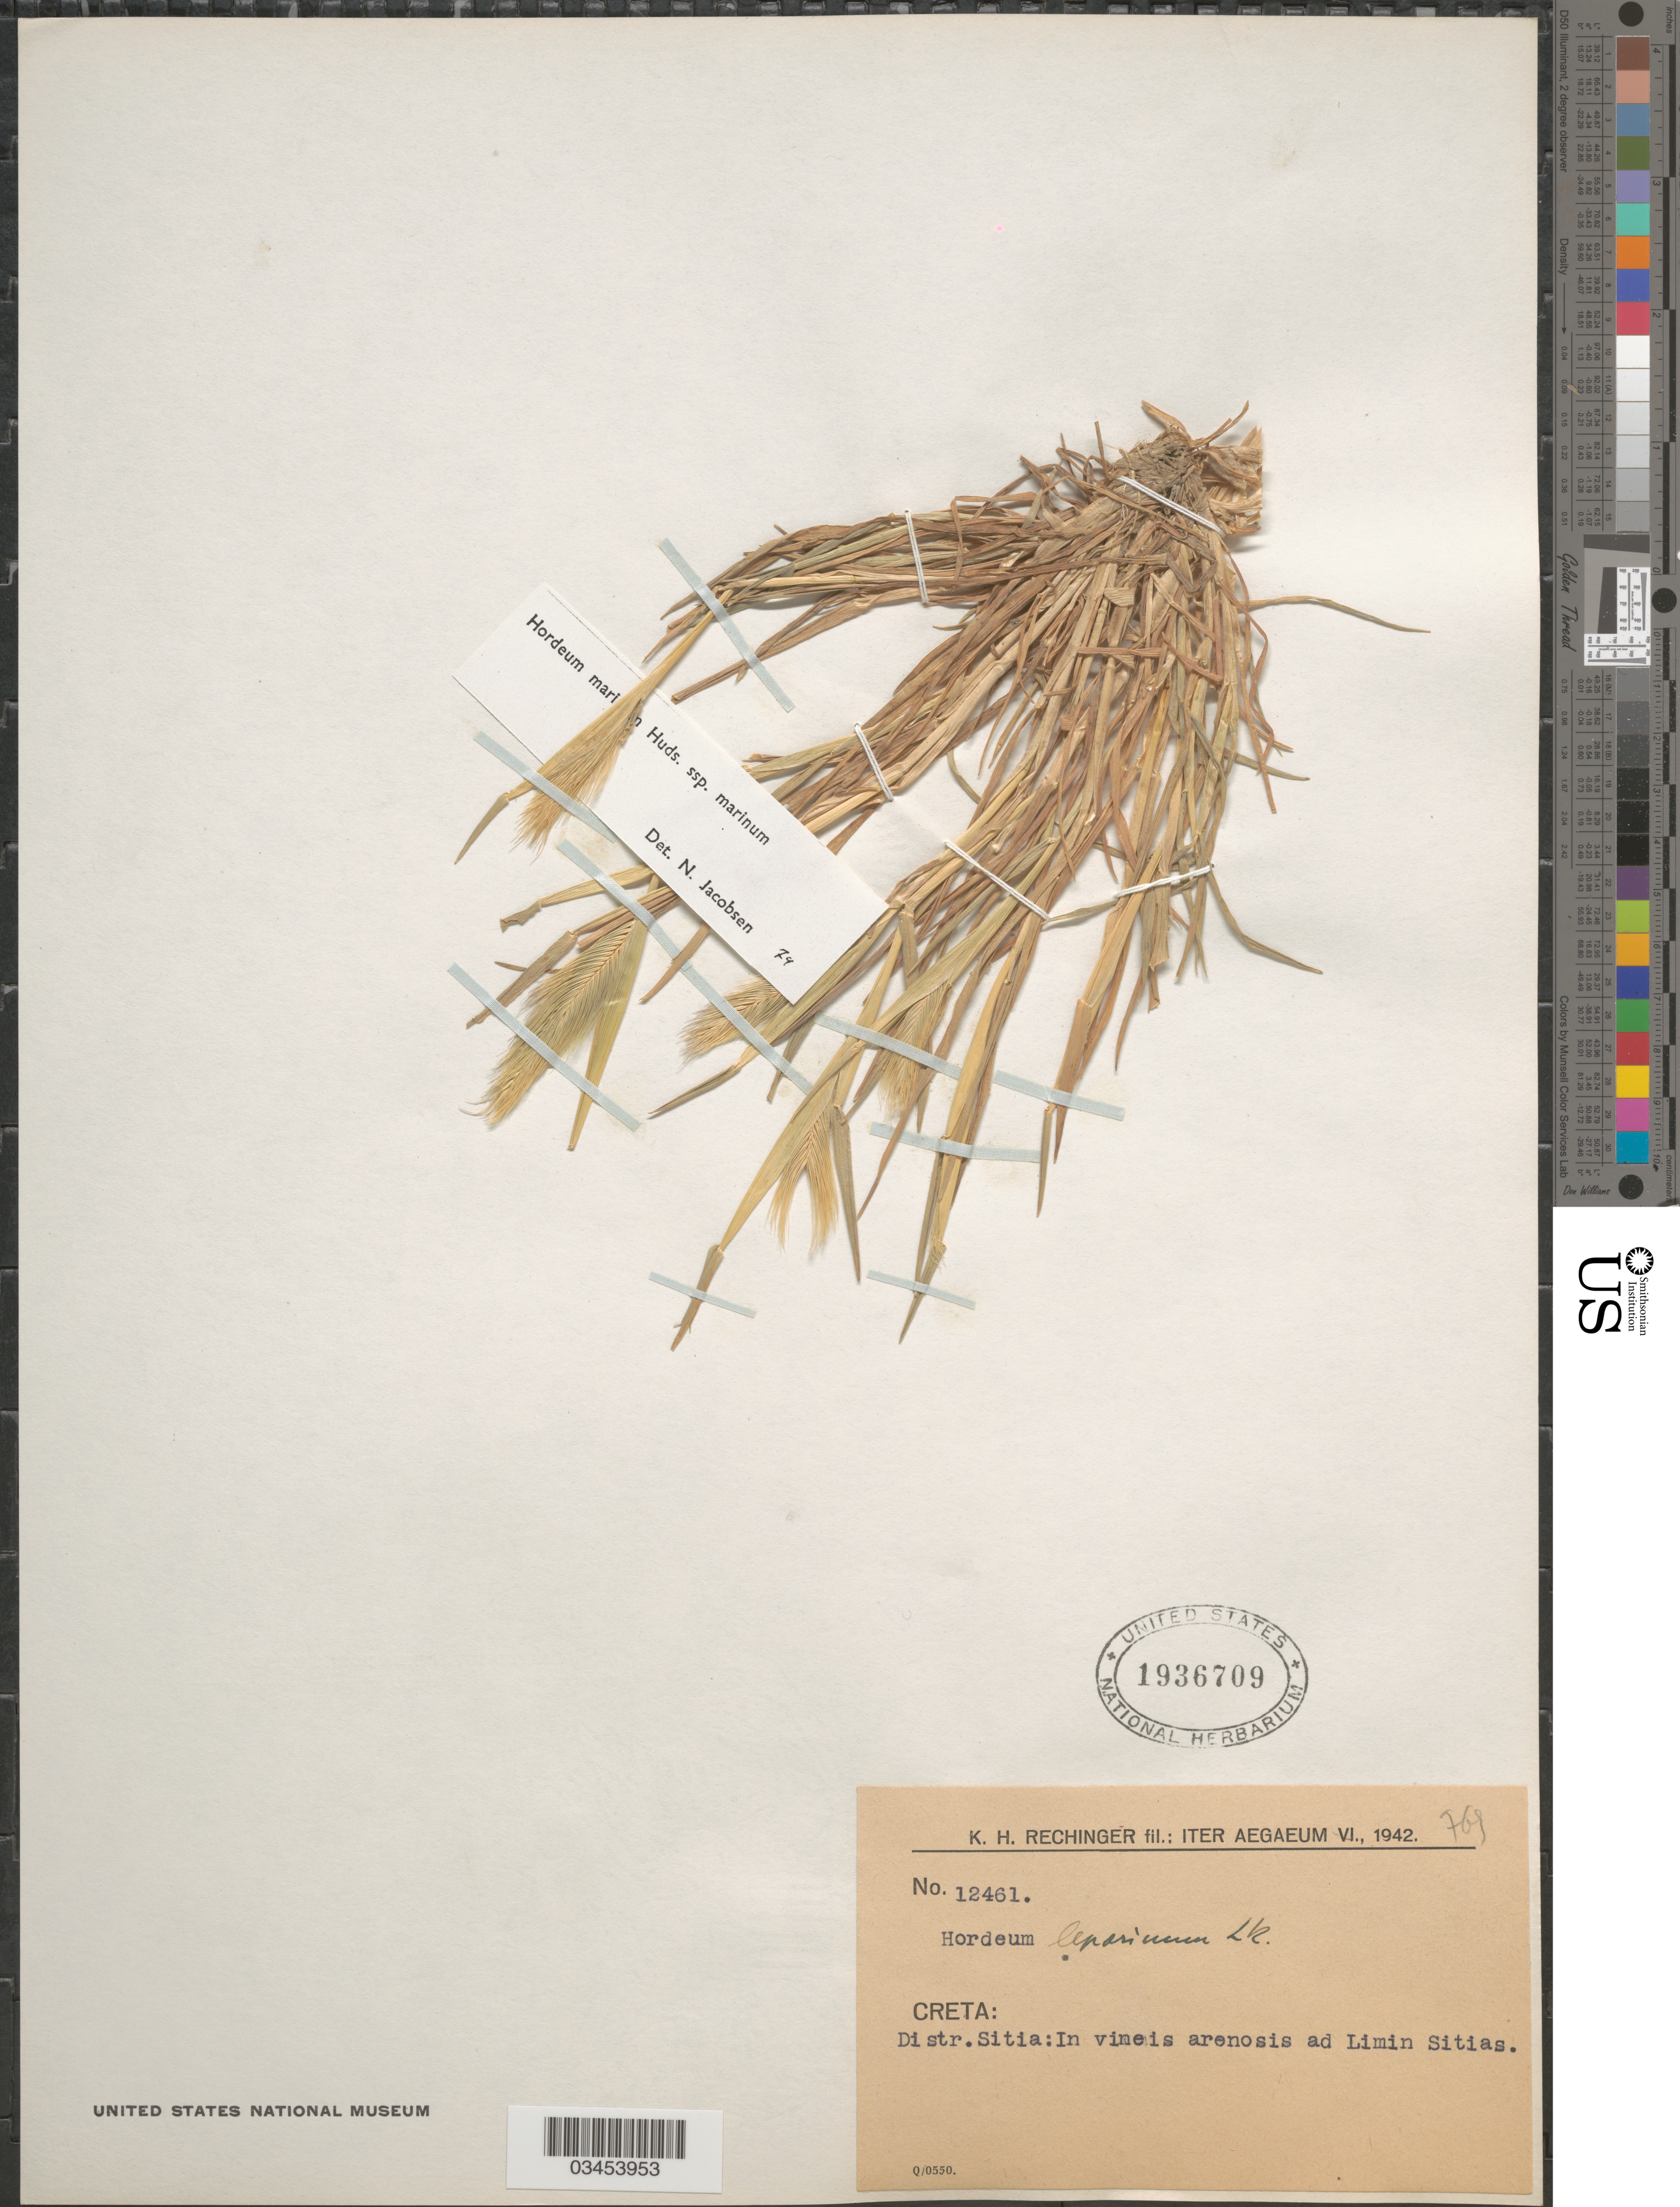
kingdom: Plantae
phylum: Tracheophyta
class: Liliopsida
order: Poales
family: Poaceae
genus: Hordeum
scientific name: Hordeum marinum subsp. marinum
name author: Huds.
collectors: K. H. Rechinger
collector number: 12461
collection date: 1942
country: Greece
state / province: Crete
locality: Iter Aegaeum VI., 1942. Creta: Distr. Sitia: In vineis arenosis ad Limin Sitias.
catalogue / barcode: US 1936709